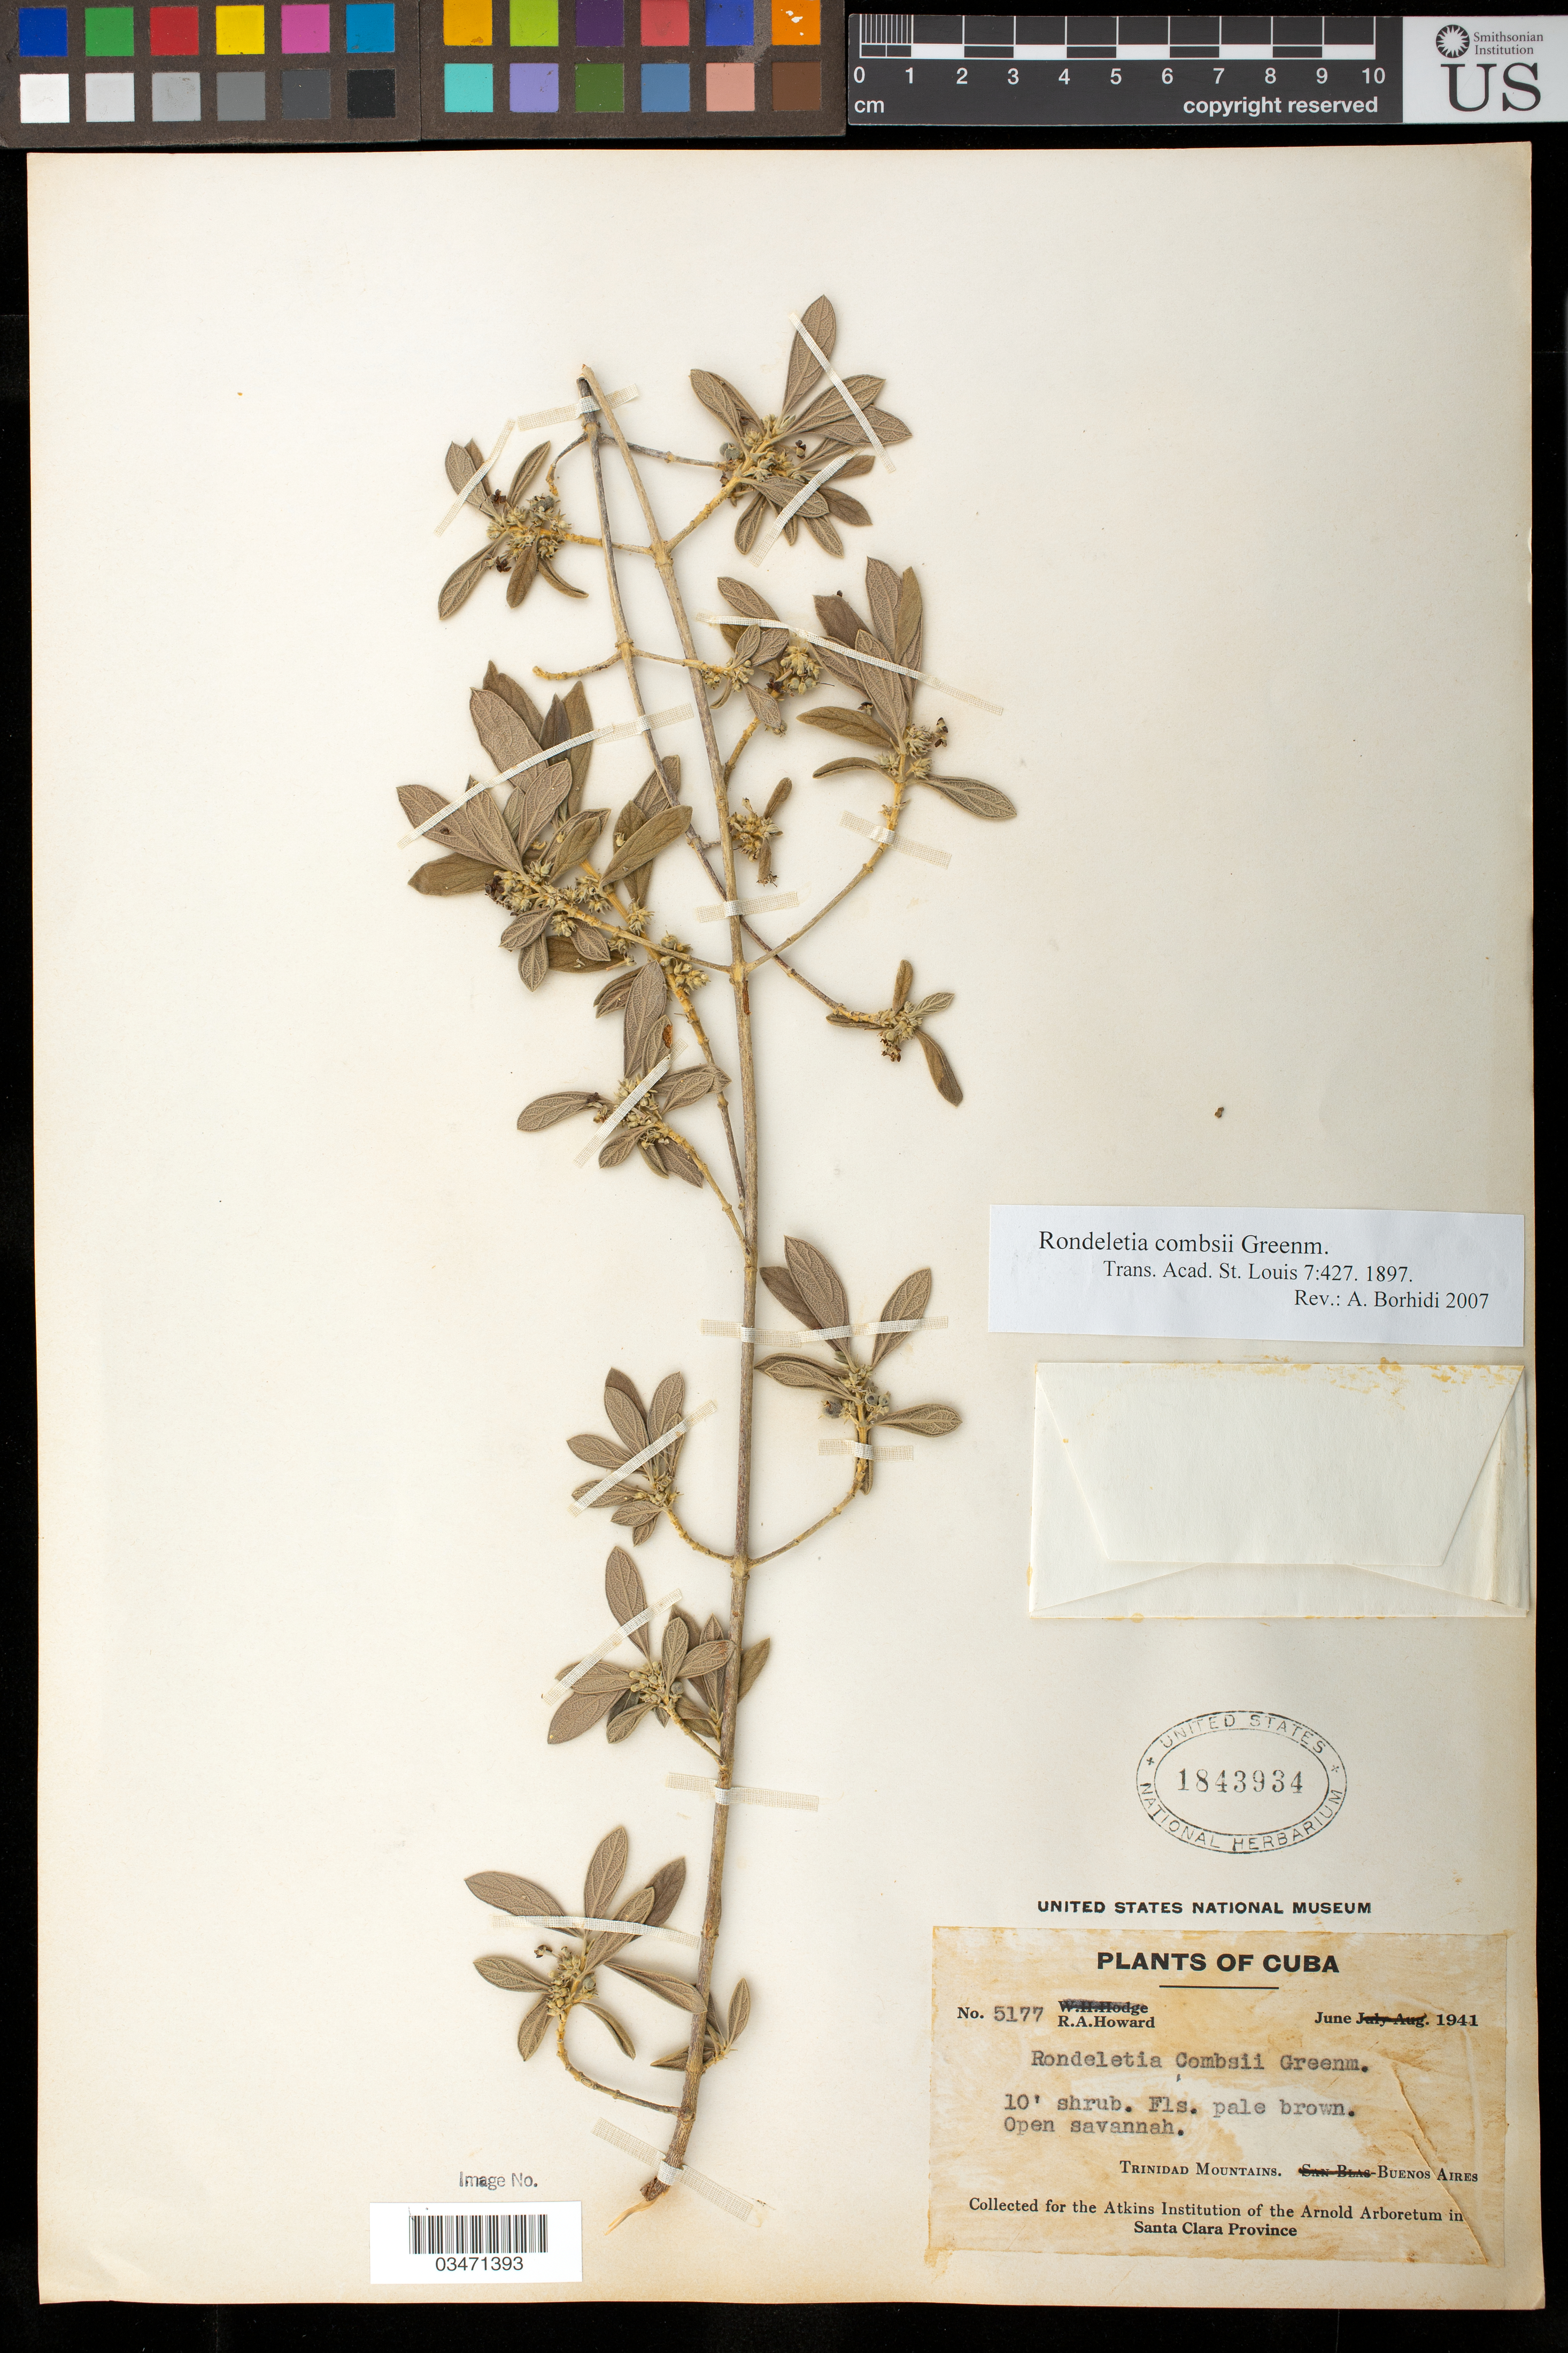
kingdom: Plantae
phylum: Tracheophyta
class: Magnoliopsida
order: Gentianales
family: Rubiaceae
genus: Rondeletia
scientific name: Rondeletia combsii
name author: Greenm.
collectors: R. A. Howard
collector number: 5177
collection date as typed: Jun 1941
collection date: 1941-06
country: Cuba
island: Cuba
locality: Trinidad Mountains, Buenos Aires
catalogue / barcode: US 1843934